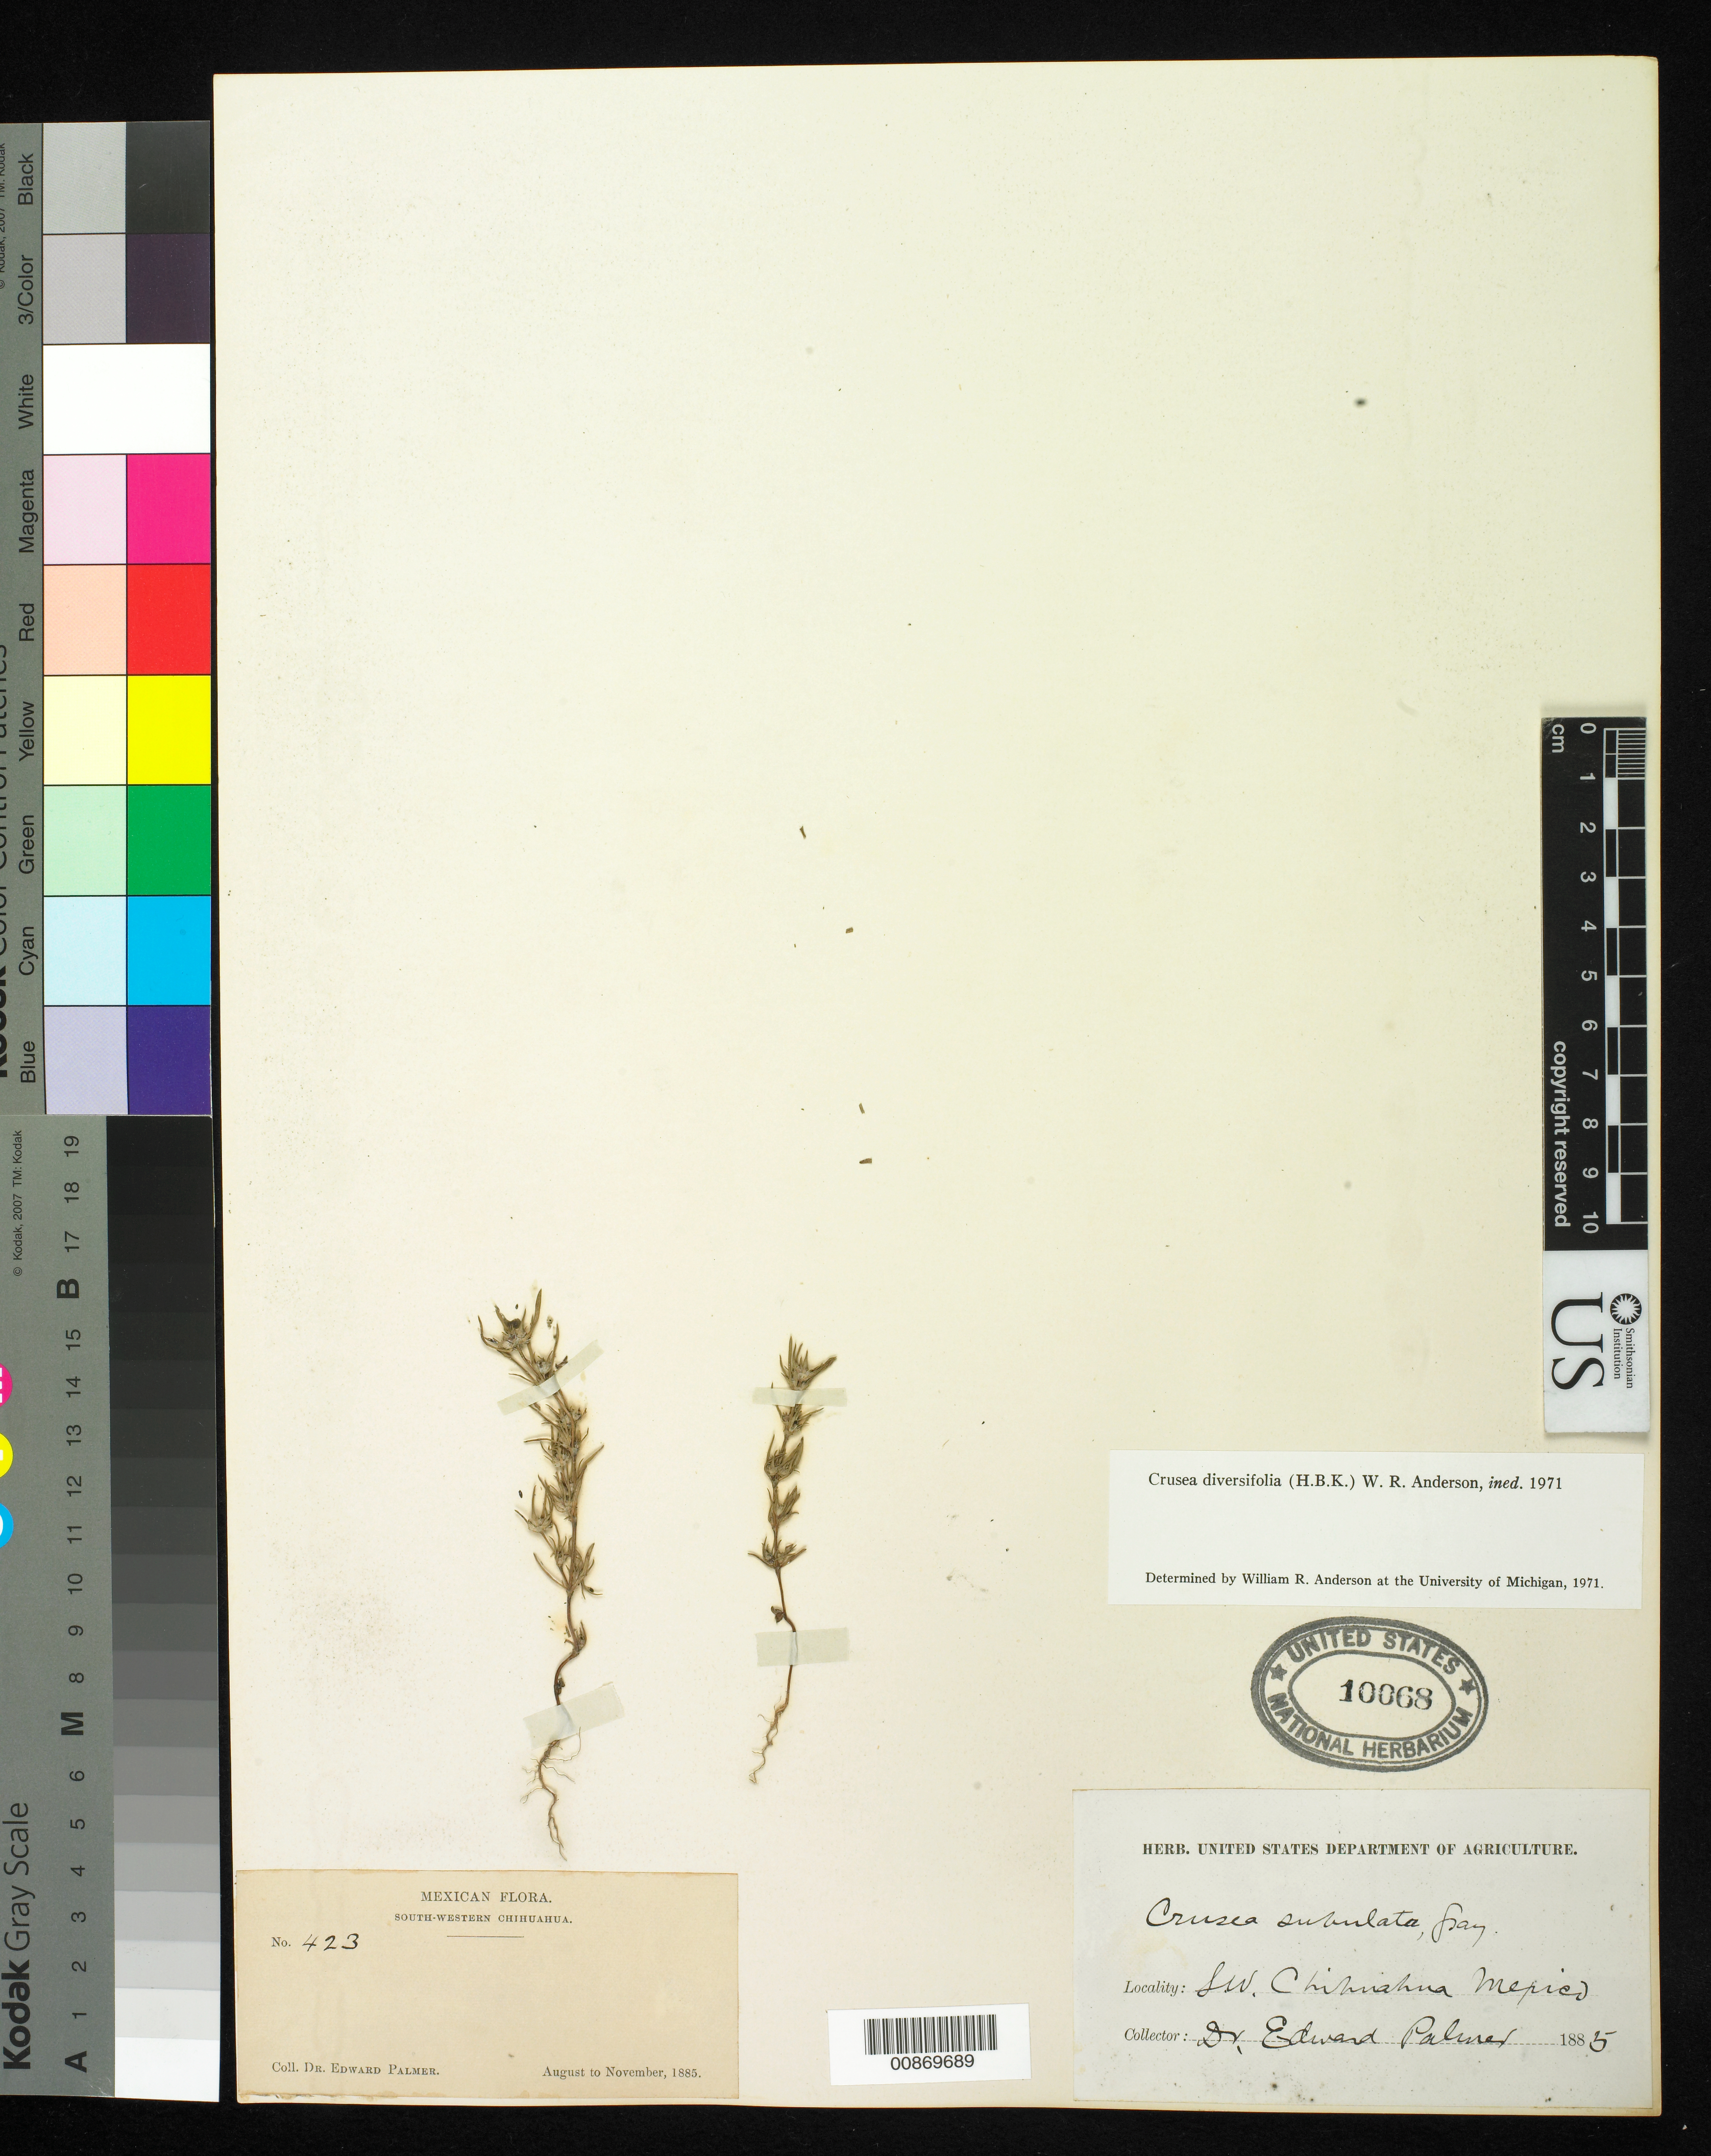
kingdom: Plantae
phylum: Tracheophyta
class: Magnoliopsida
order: Gentianales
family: Rubiaceae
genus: Crusea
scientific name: Crusea diversifolia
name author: (Kunth) W.R. Anderson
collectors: E. Palmer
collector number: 423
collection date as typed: Aug 1885 to -- Nov 1885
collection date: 1885-08/1885-11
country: Mexico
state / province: Chihuahua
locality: South-Western Chihuahua.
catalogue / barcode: US 10068